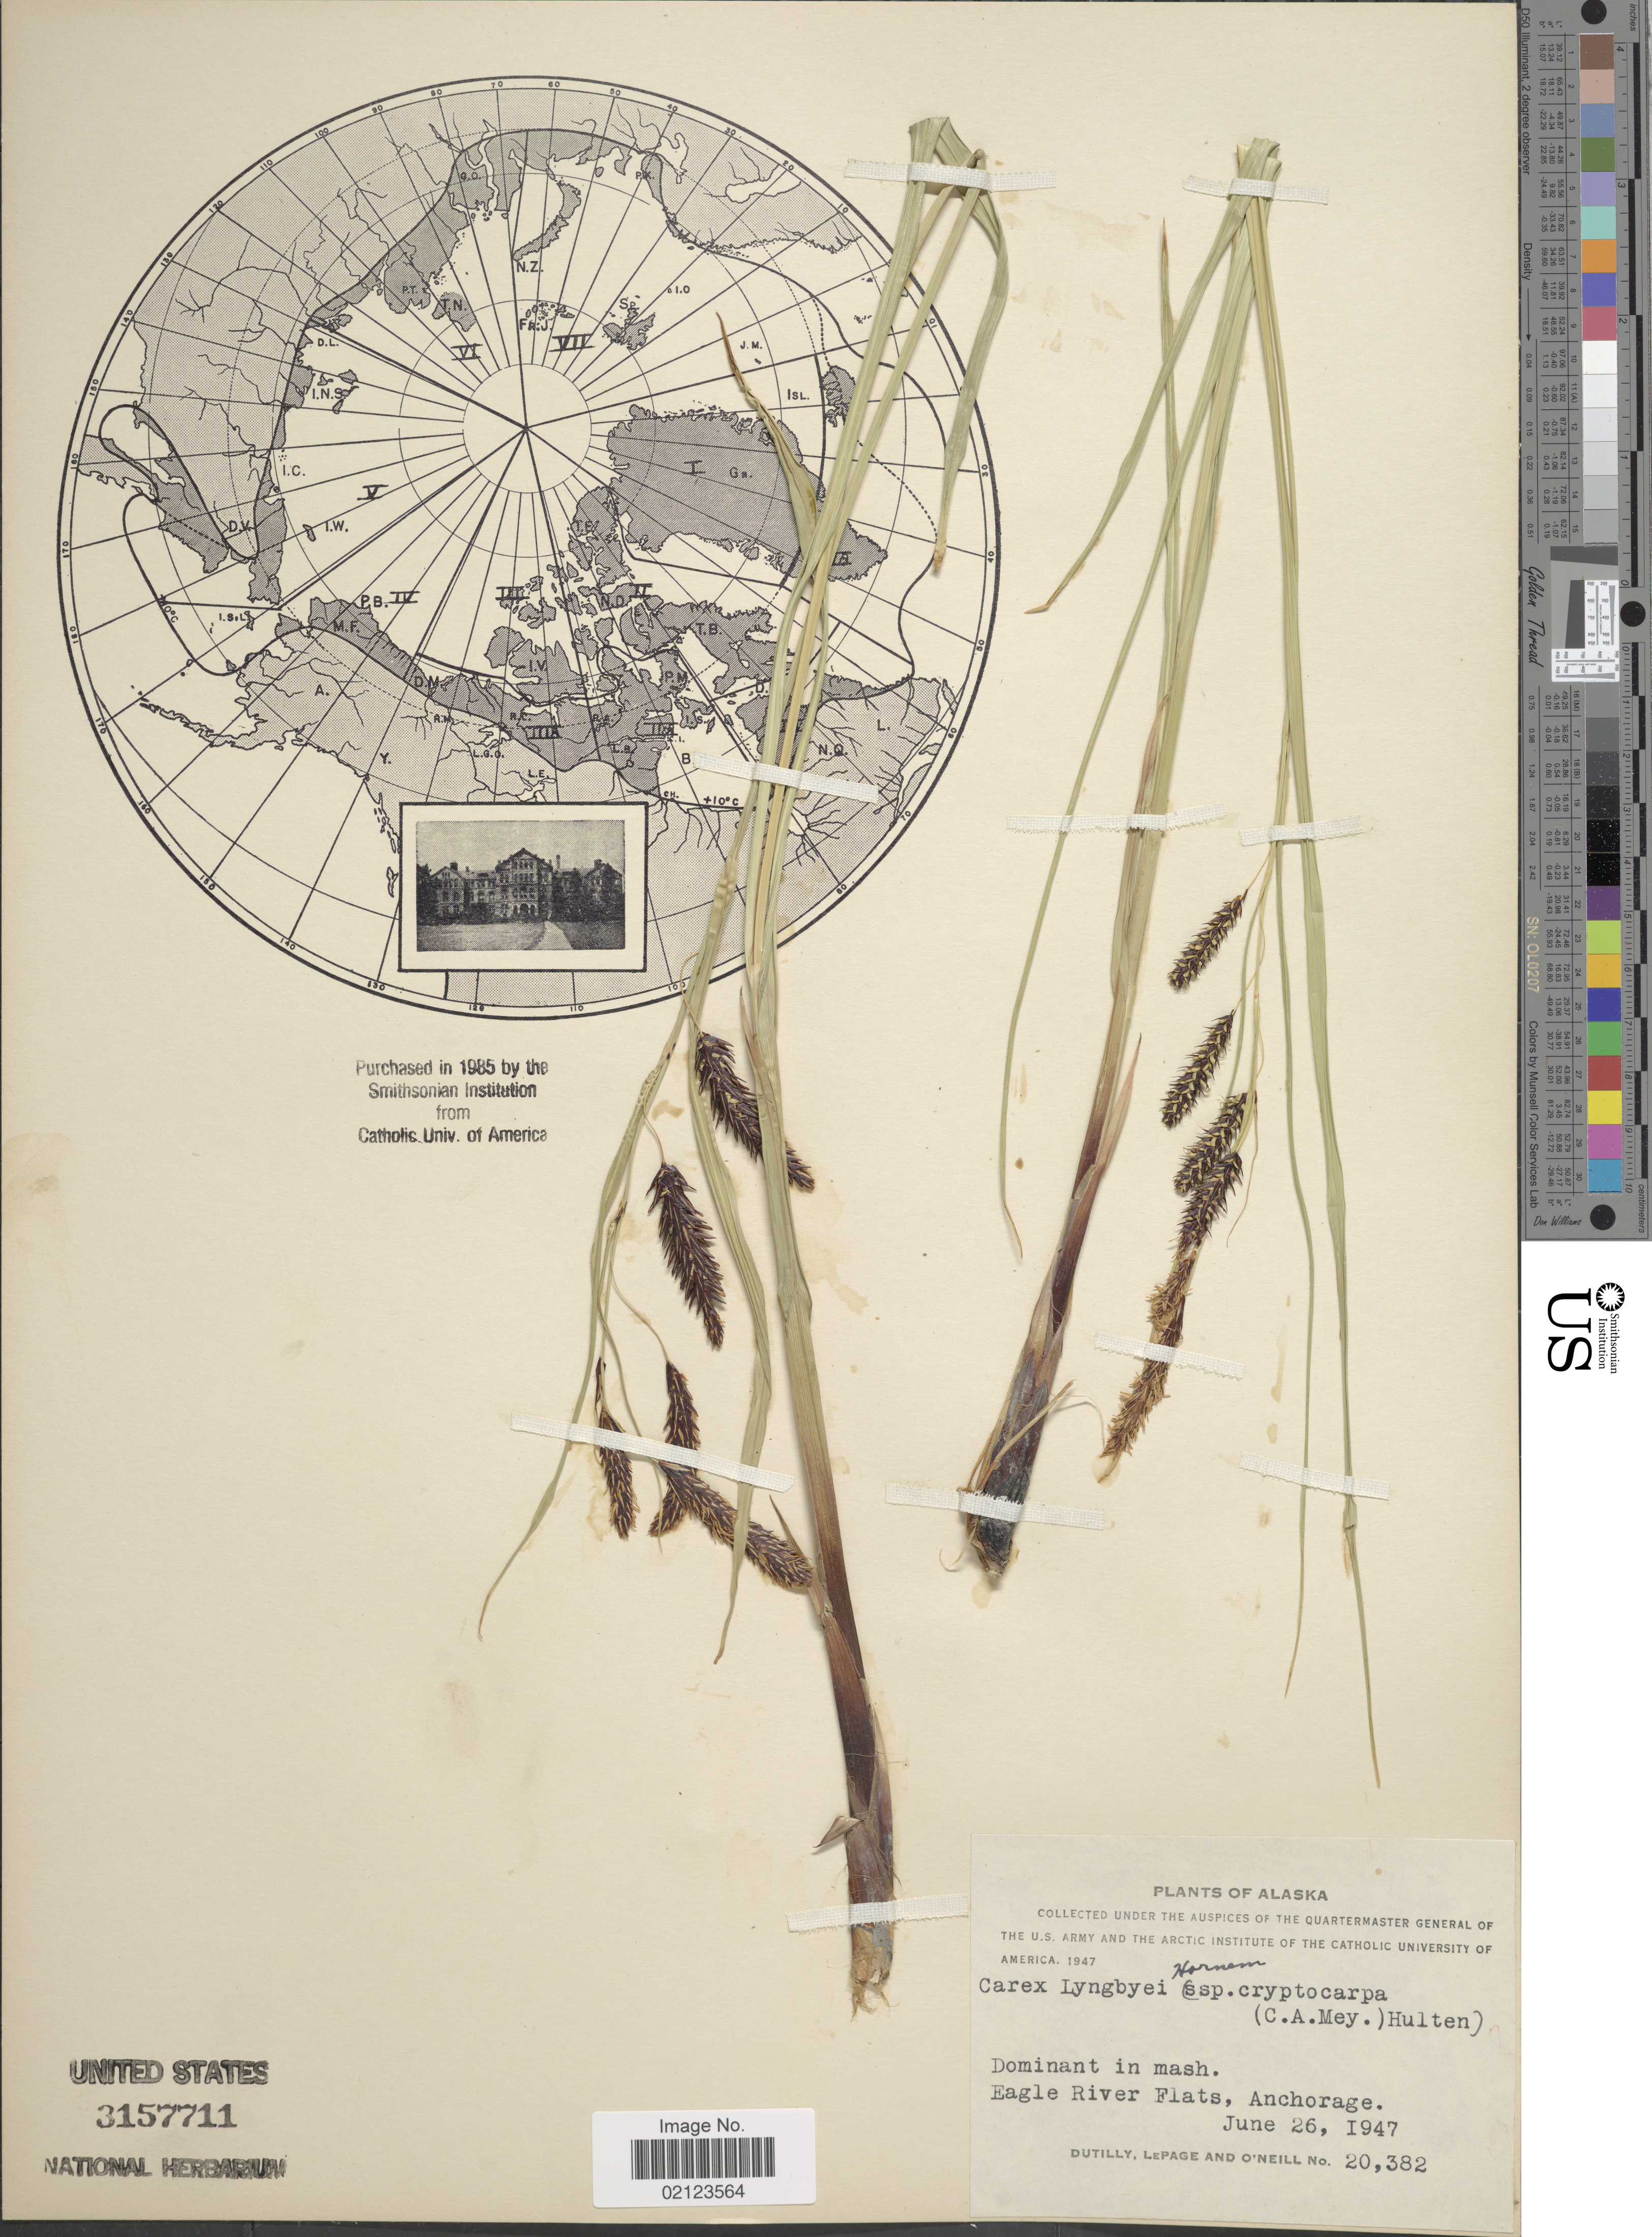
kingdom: Plantae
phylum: Tracheophyta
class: Liliopsida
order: Poales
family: Cyperaceae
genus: Carex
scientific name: Carex lyngbyei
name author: Hornem.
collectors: -. Dutilly, -. LePage & -. O'Neill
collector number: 20382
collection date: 1947-06-26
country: United States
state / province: Alaska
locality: Eagle River Flats, Anchorage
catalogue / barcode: US 3157711